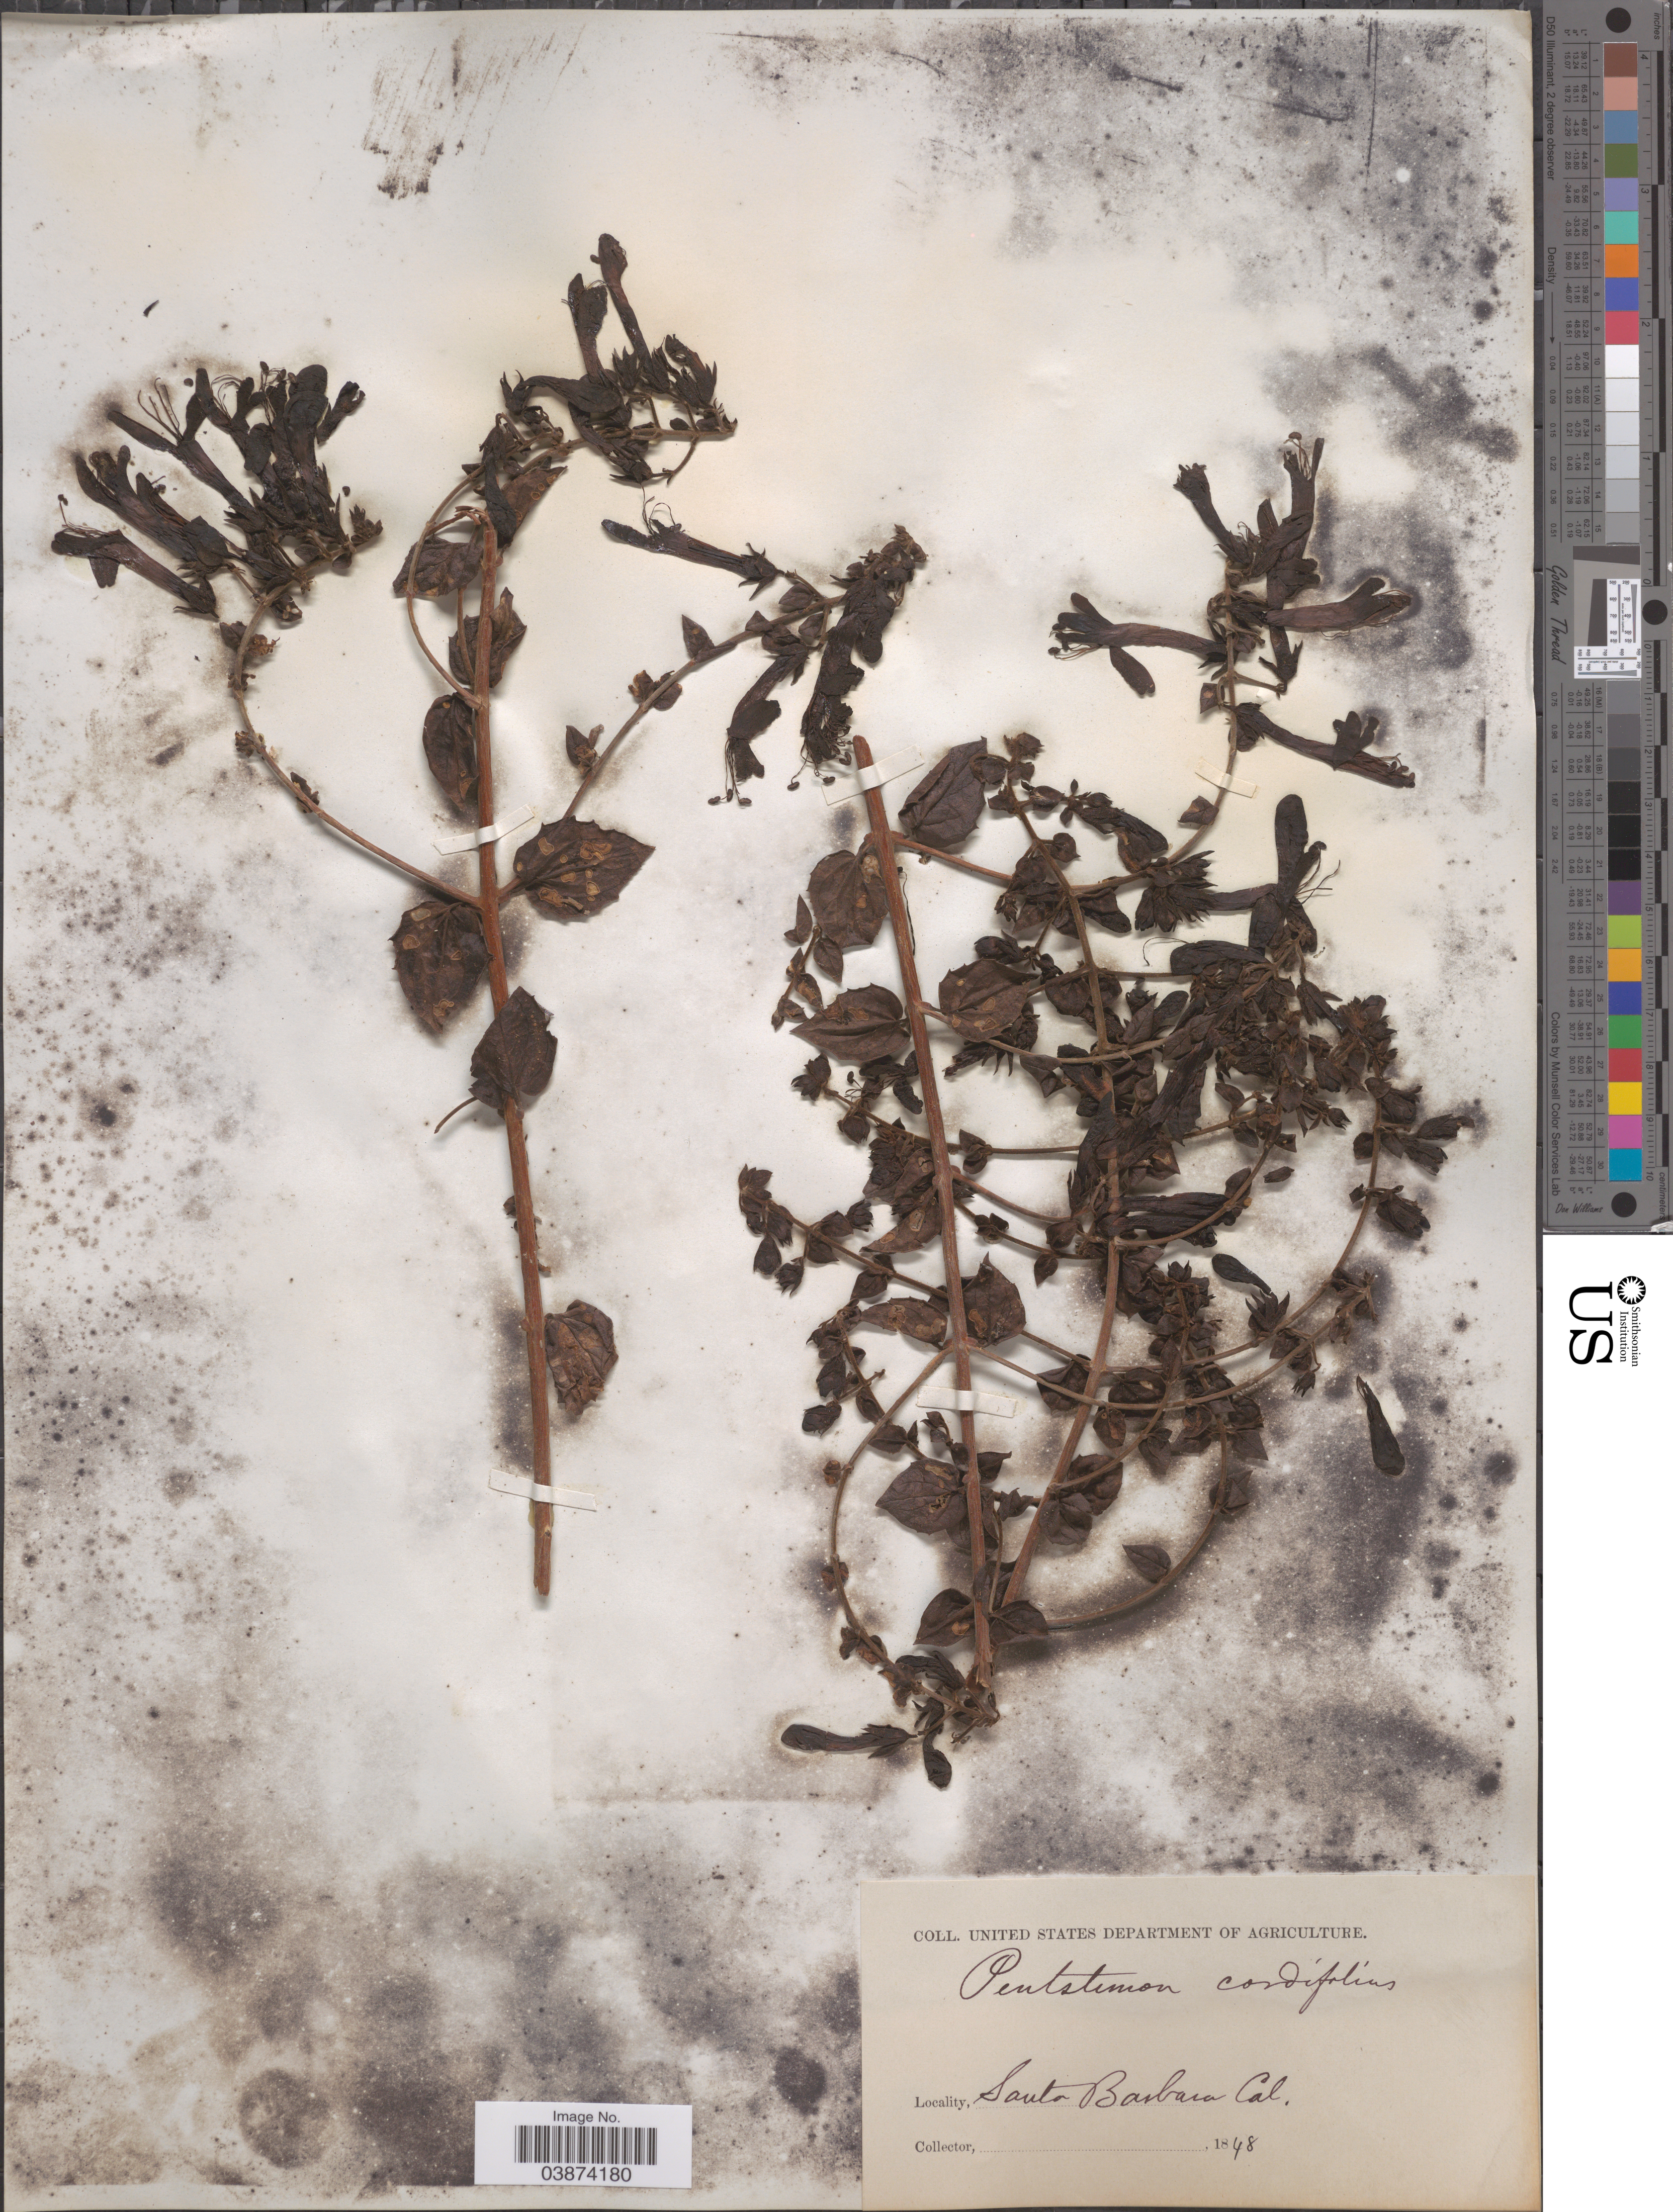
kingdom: Plantae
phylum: Tracheophyta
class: Magnoliopsida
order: Lamiales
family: Plantaginaceae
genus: Penstemon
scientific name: Penstemon cordifolius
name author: Benth.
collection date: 1848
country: United States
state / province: California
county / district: Santa Barbara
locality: Santa Barbara.